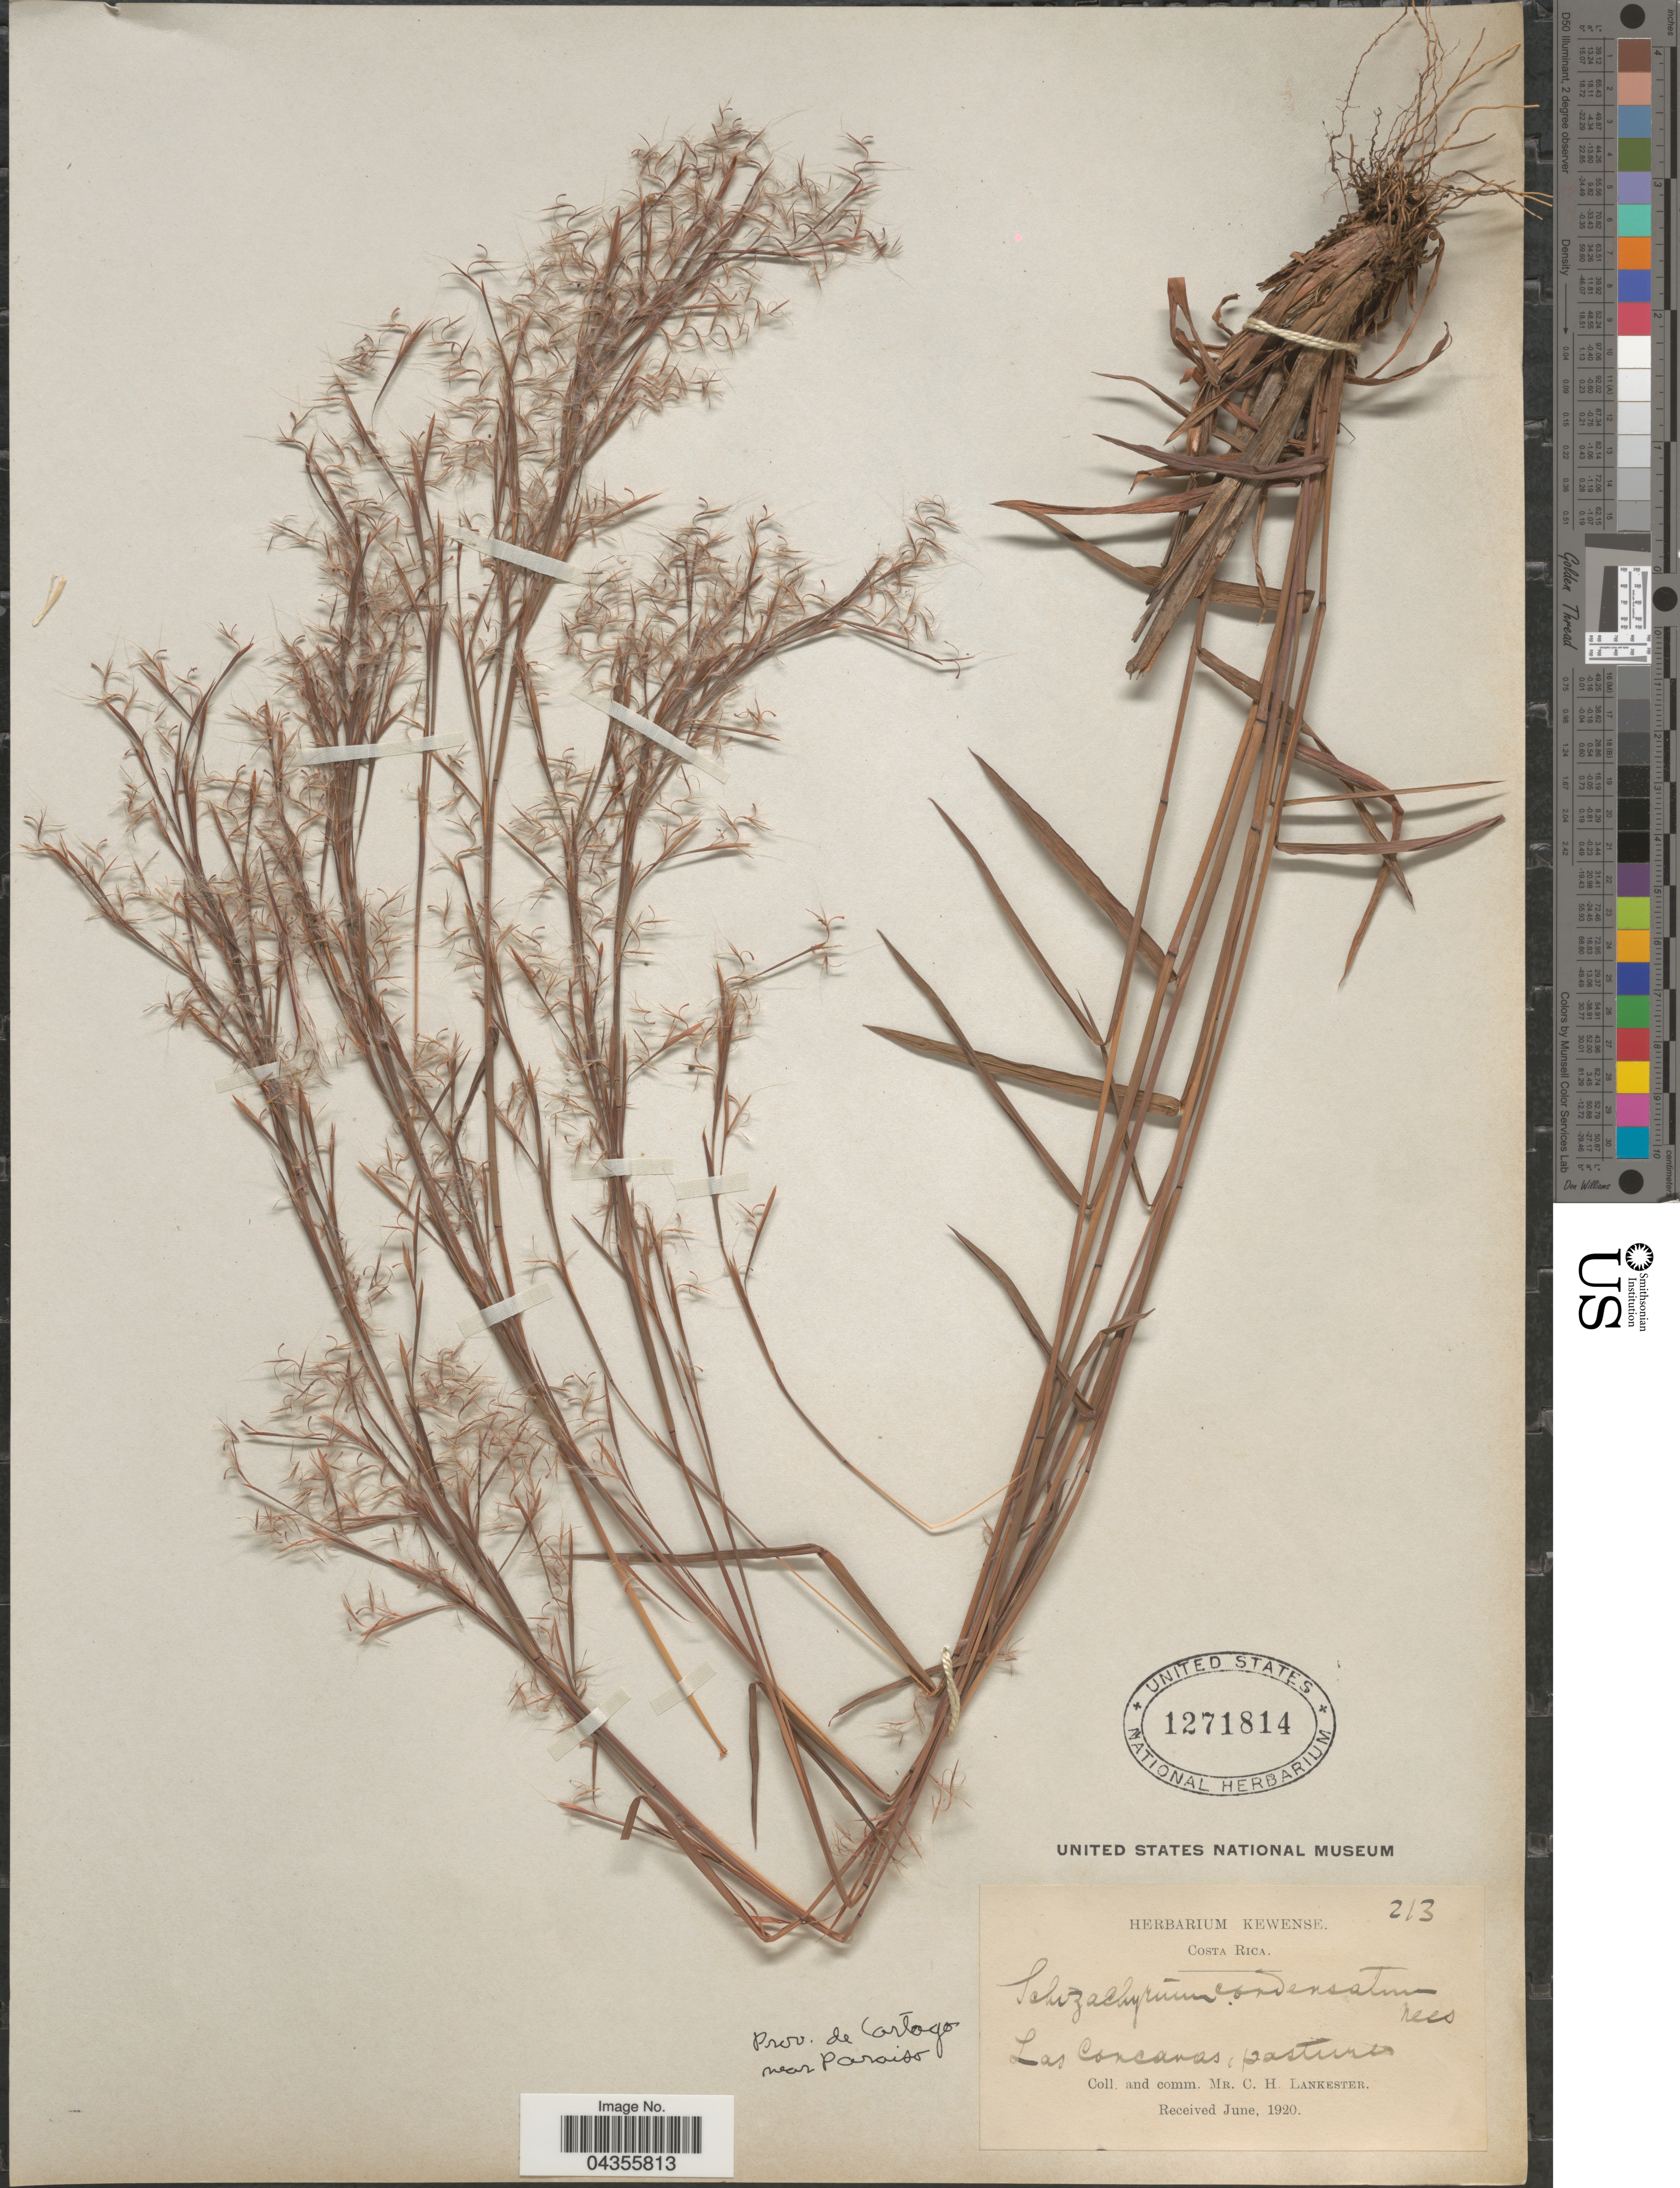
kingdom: Plantae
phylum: Tracheophyta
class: Liliopsida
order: Poales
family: Poaceae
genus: Schizachyrium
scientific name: Schizachyrium condensatum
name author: (Kunth) Nees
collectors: C. H. Lankester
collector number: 213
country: Costa Rica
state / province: Cartago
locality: Las Concavas, pastures. Prov. de Cartago near Paraiso.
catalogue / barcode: US 1271814